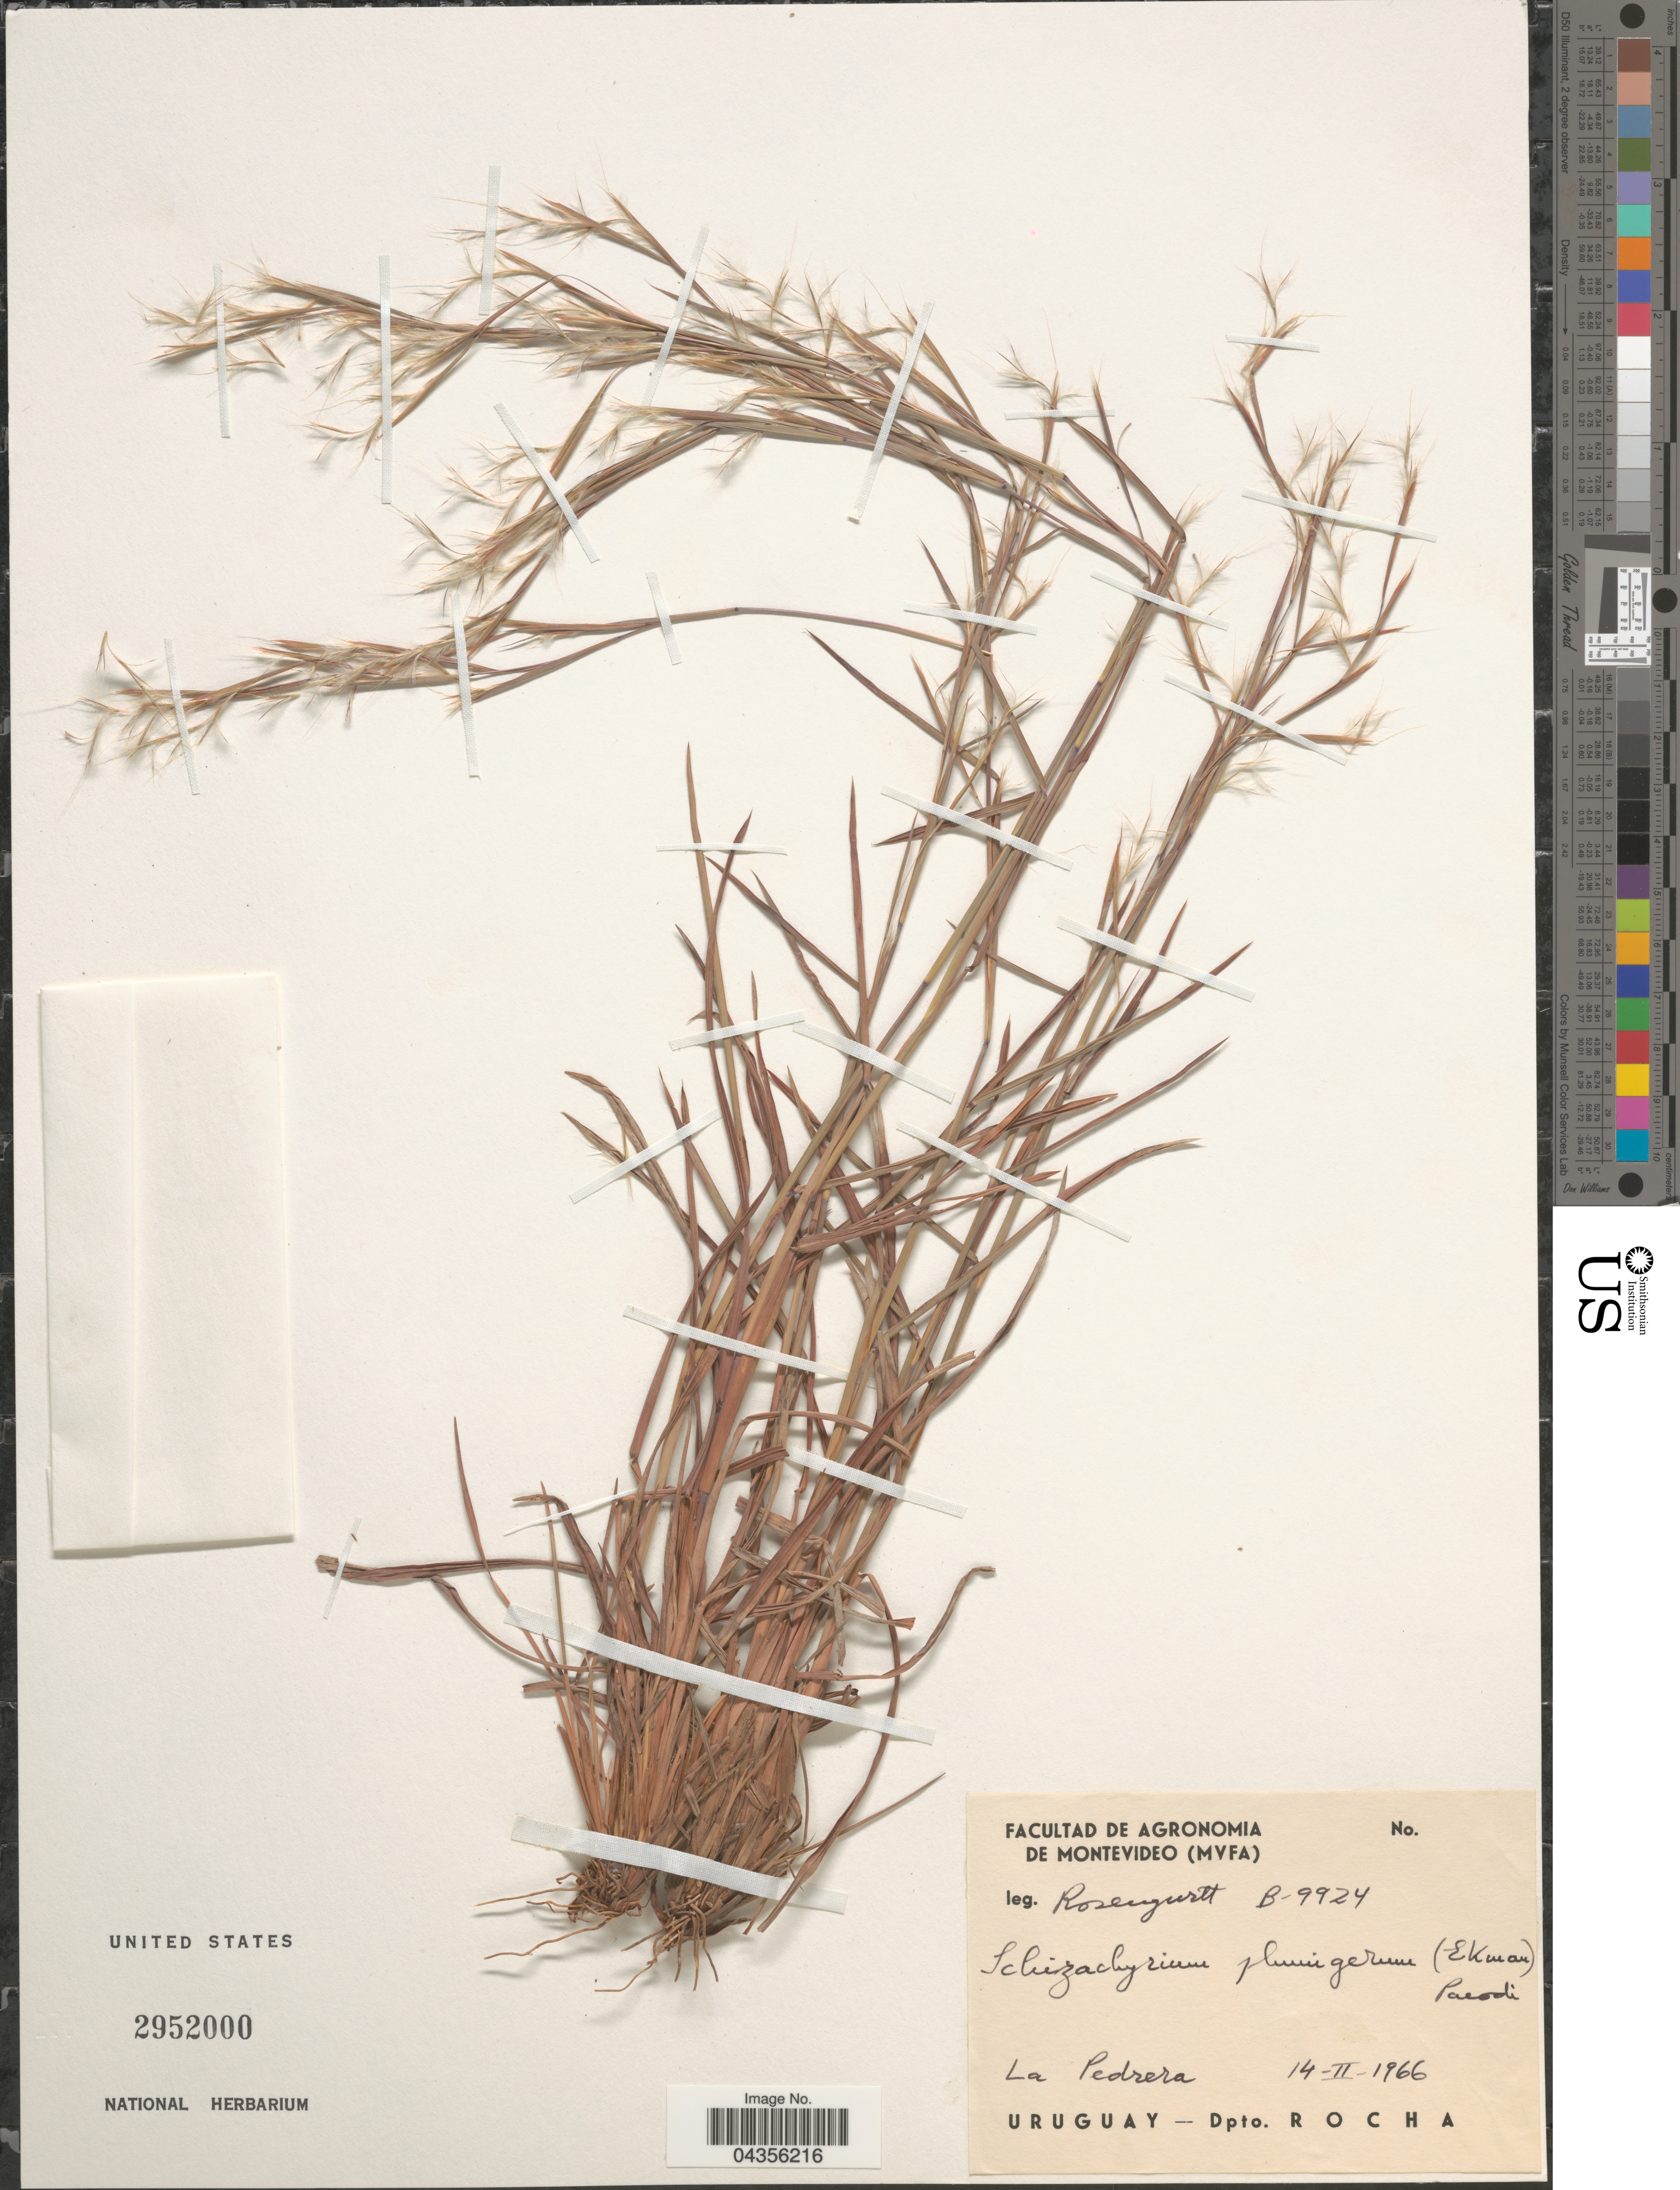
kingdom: Plantae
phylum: Tracheophyta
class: Liliopsida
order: Poales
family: Poaceae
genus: Schizachyrium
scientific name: Schizachyrium condensatum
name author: (Kunth) Nees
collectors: Rosengurtt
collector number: B-9924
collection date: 1966-02-14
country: Uruguay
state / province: Rocha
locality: La Pedrera. Dpto. Rocha.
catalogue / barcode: US 2952000